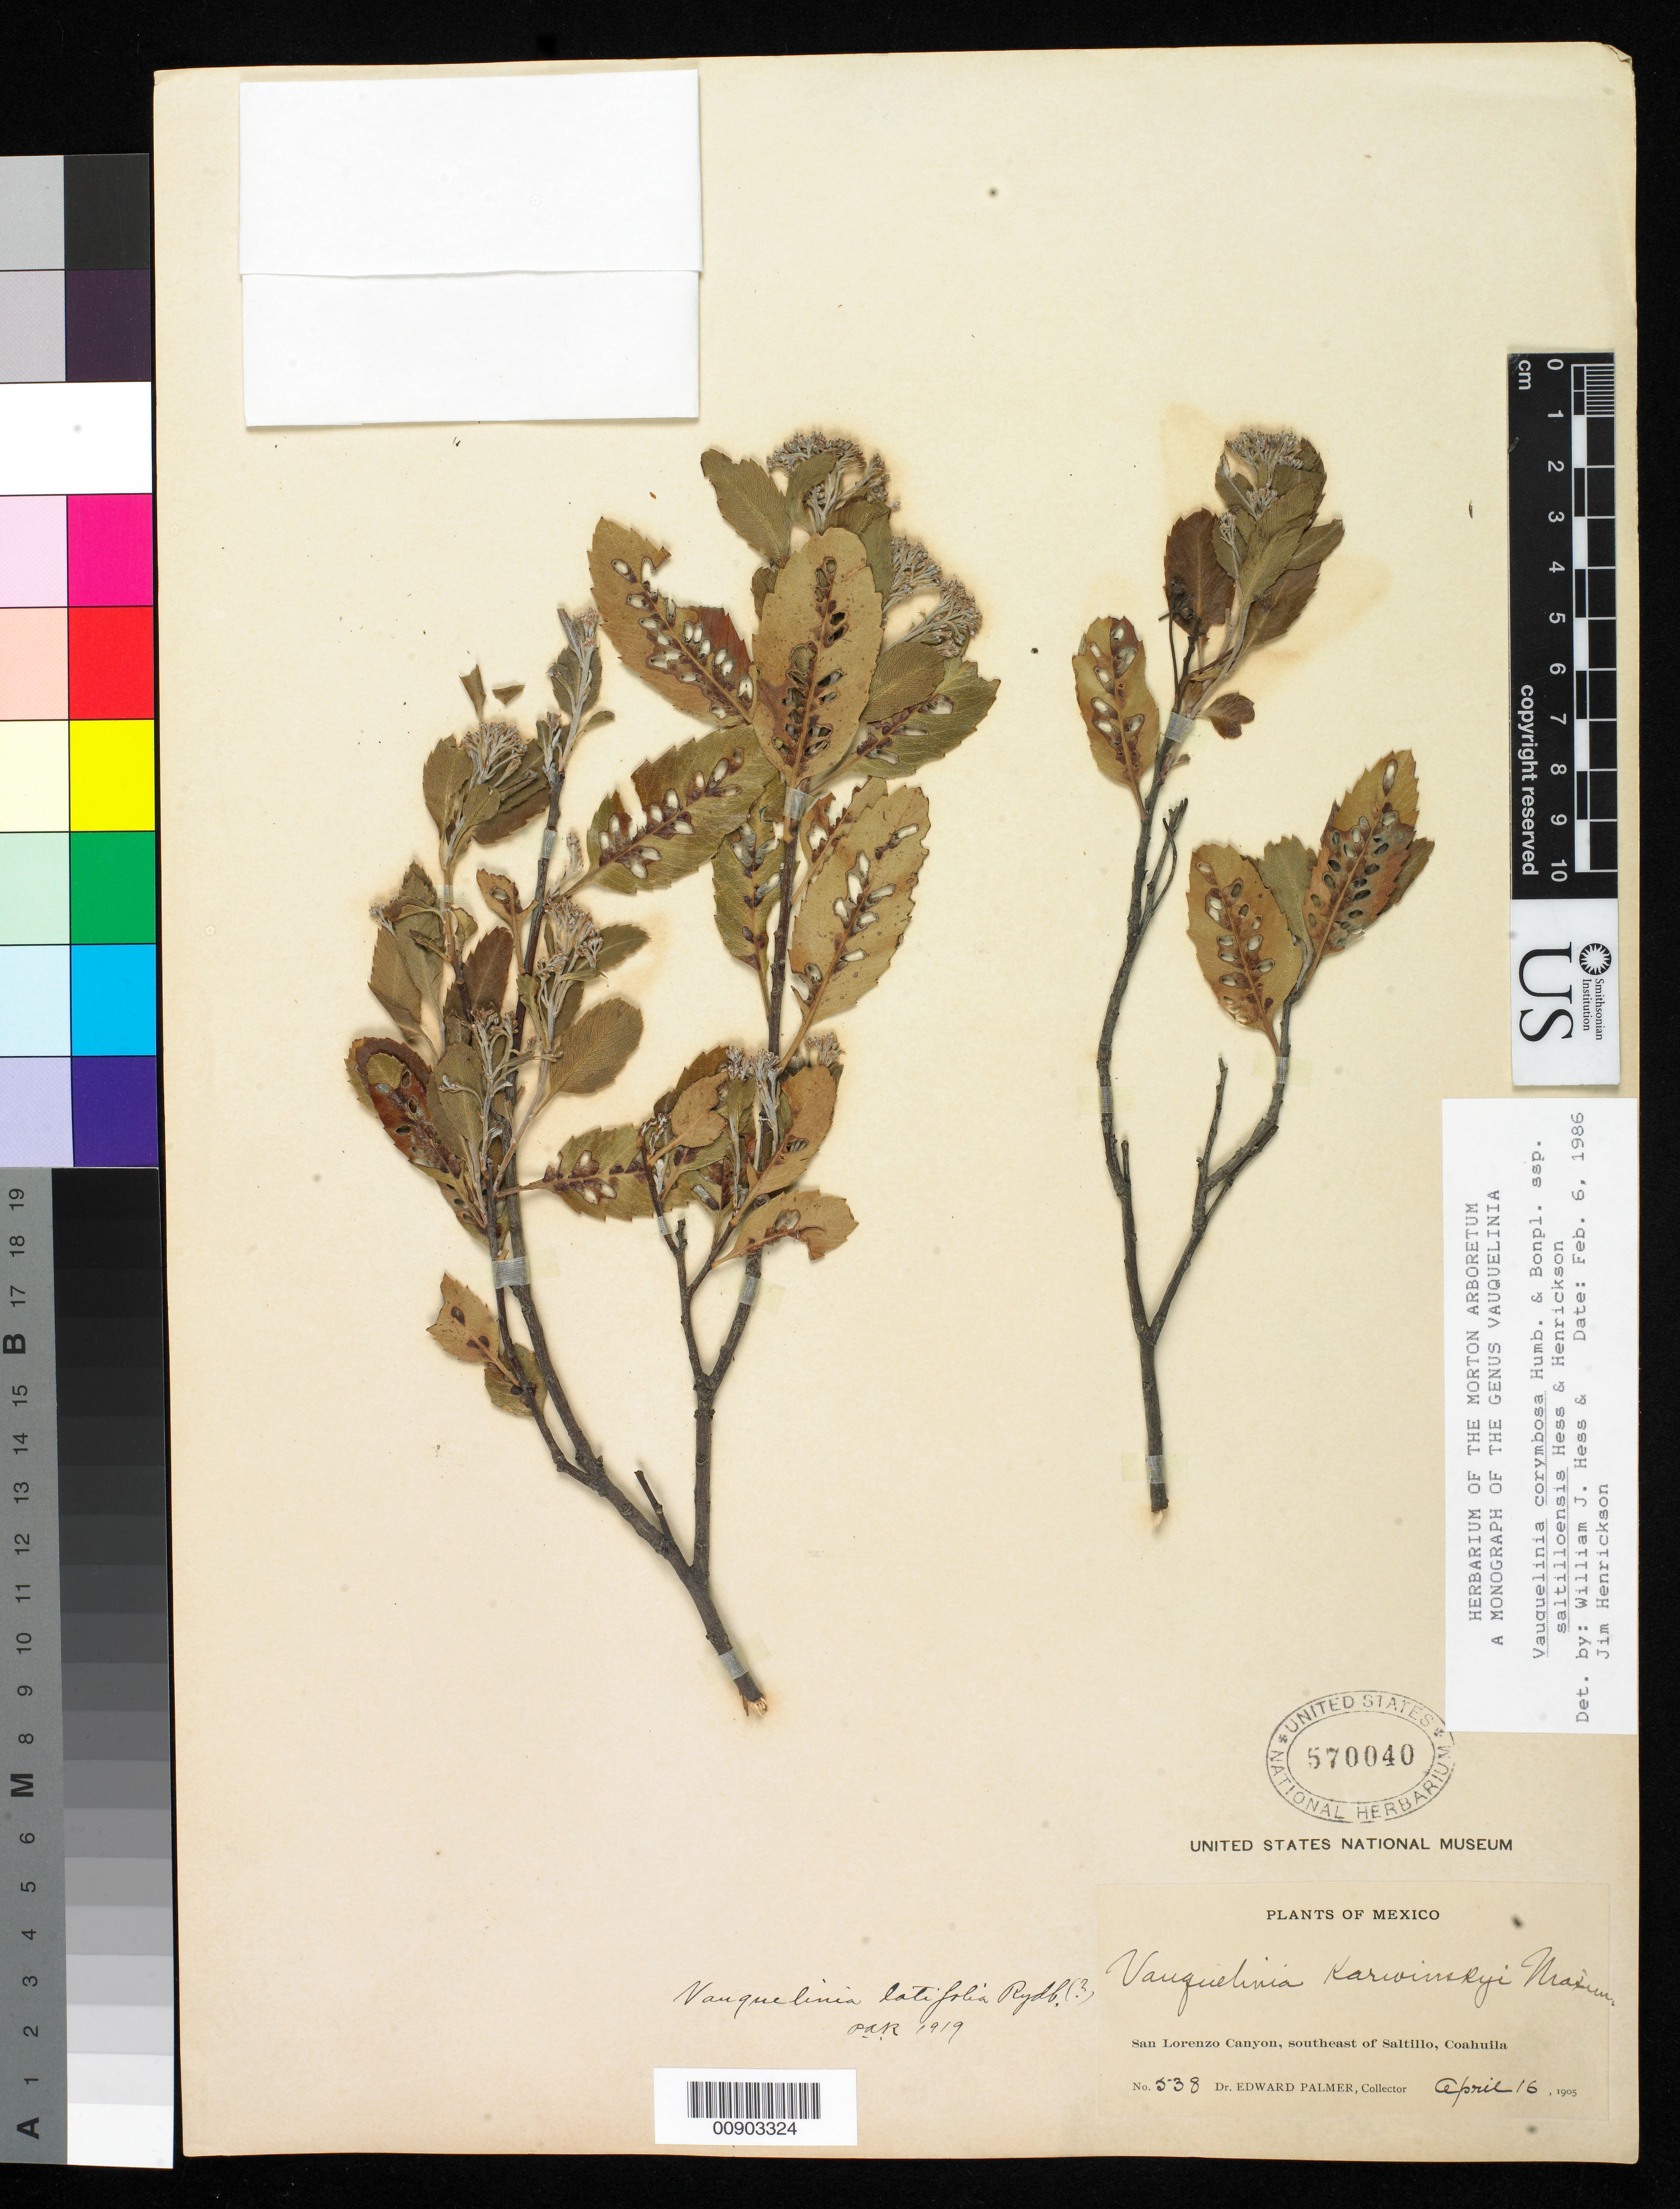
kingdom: Plantae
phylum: Tracheophyta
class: Magnoliopsida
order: Rosales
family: Rosaceae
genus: Vauquelinia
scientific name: Vauquelinia corymbosa subsp. saltilloensis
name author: W.J. Hess & Henrickson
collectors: E. Palmer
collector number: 538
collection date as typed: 16 Apr 1905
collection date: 1905-04-16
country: Mexico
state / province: Coahuila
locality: San Lorenzo Canyon, southeast of Saltillo, Coahuila.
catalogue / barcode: US 570040